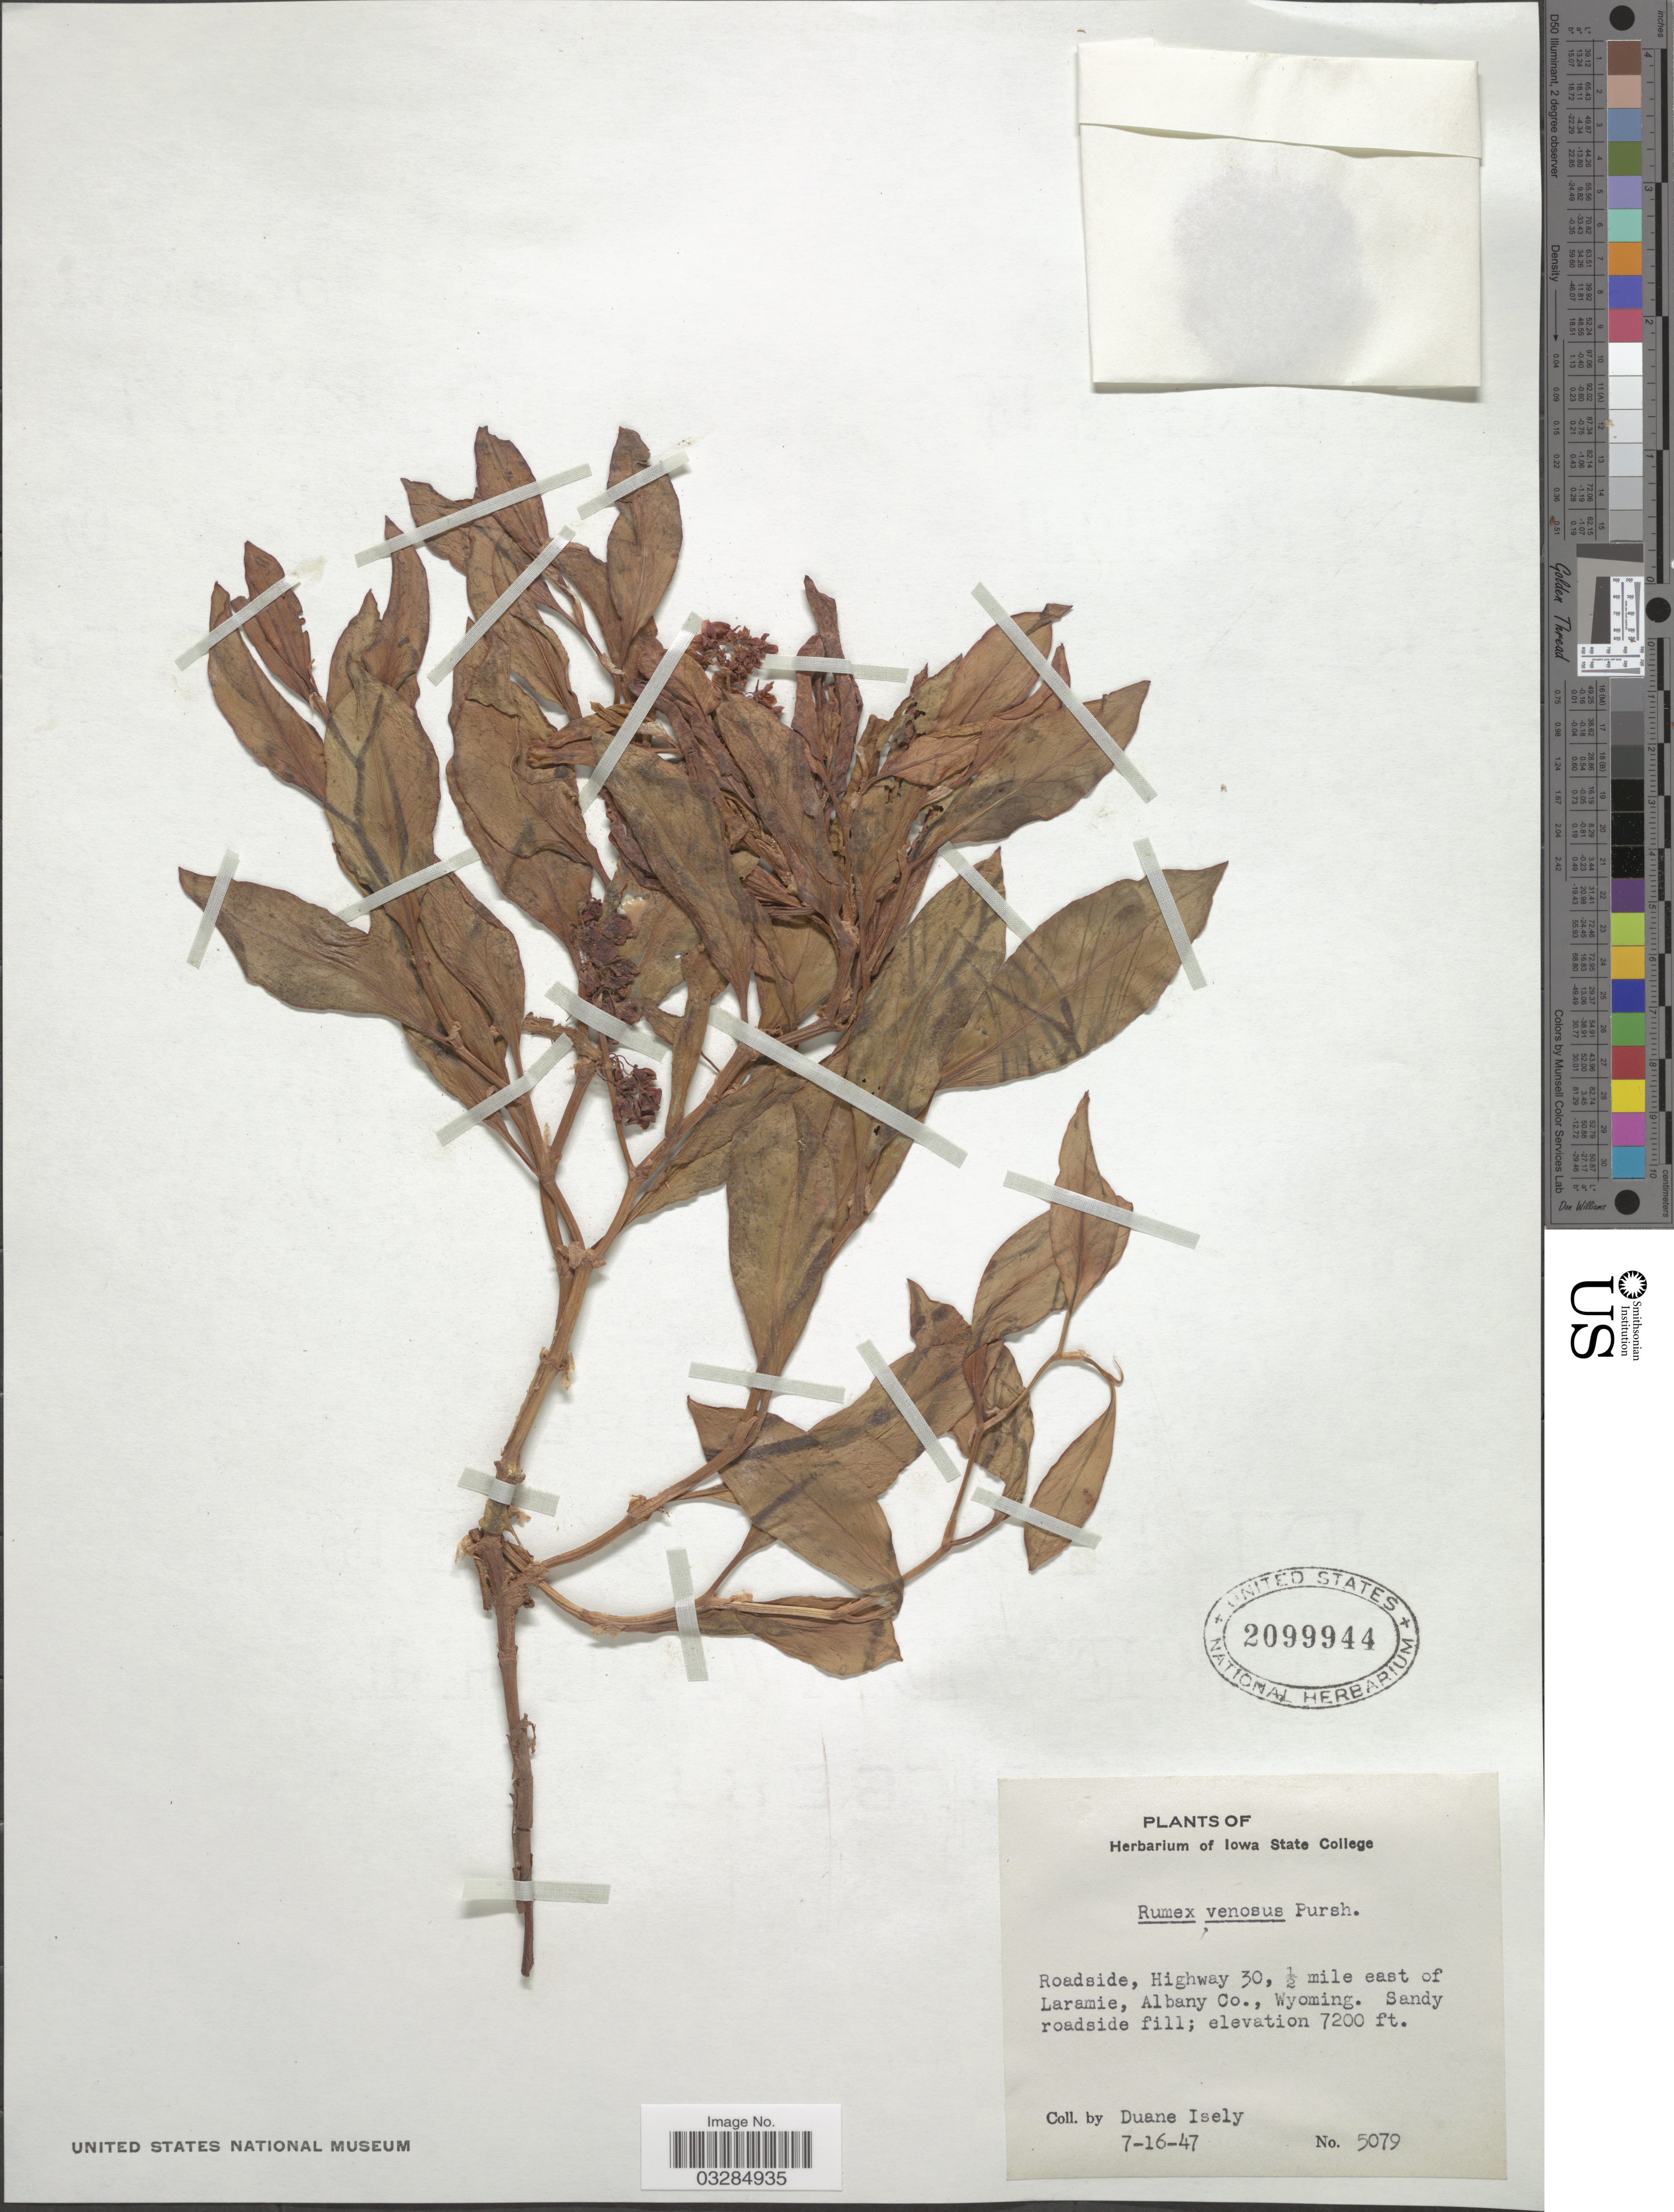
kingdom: Plantae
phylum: Tracheophyta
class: Magnoliopsida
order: Caryophyllales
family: Polygonaceae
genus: Rumex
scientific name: Rumex venosus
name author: Pursh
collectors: D. Isely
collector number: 5079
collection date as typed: Transcribed d/m/y: 16/7/47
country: United States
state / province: Wyoming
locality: Roadside, Highway 30, ½ mile east of Laramie, Albany Co.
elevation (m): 2195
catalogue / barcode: US 2099944